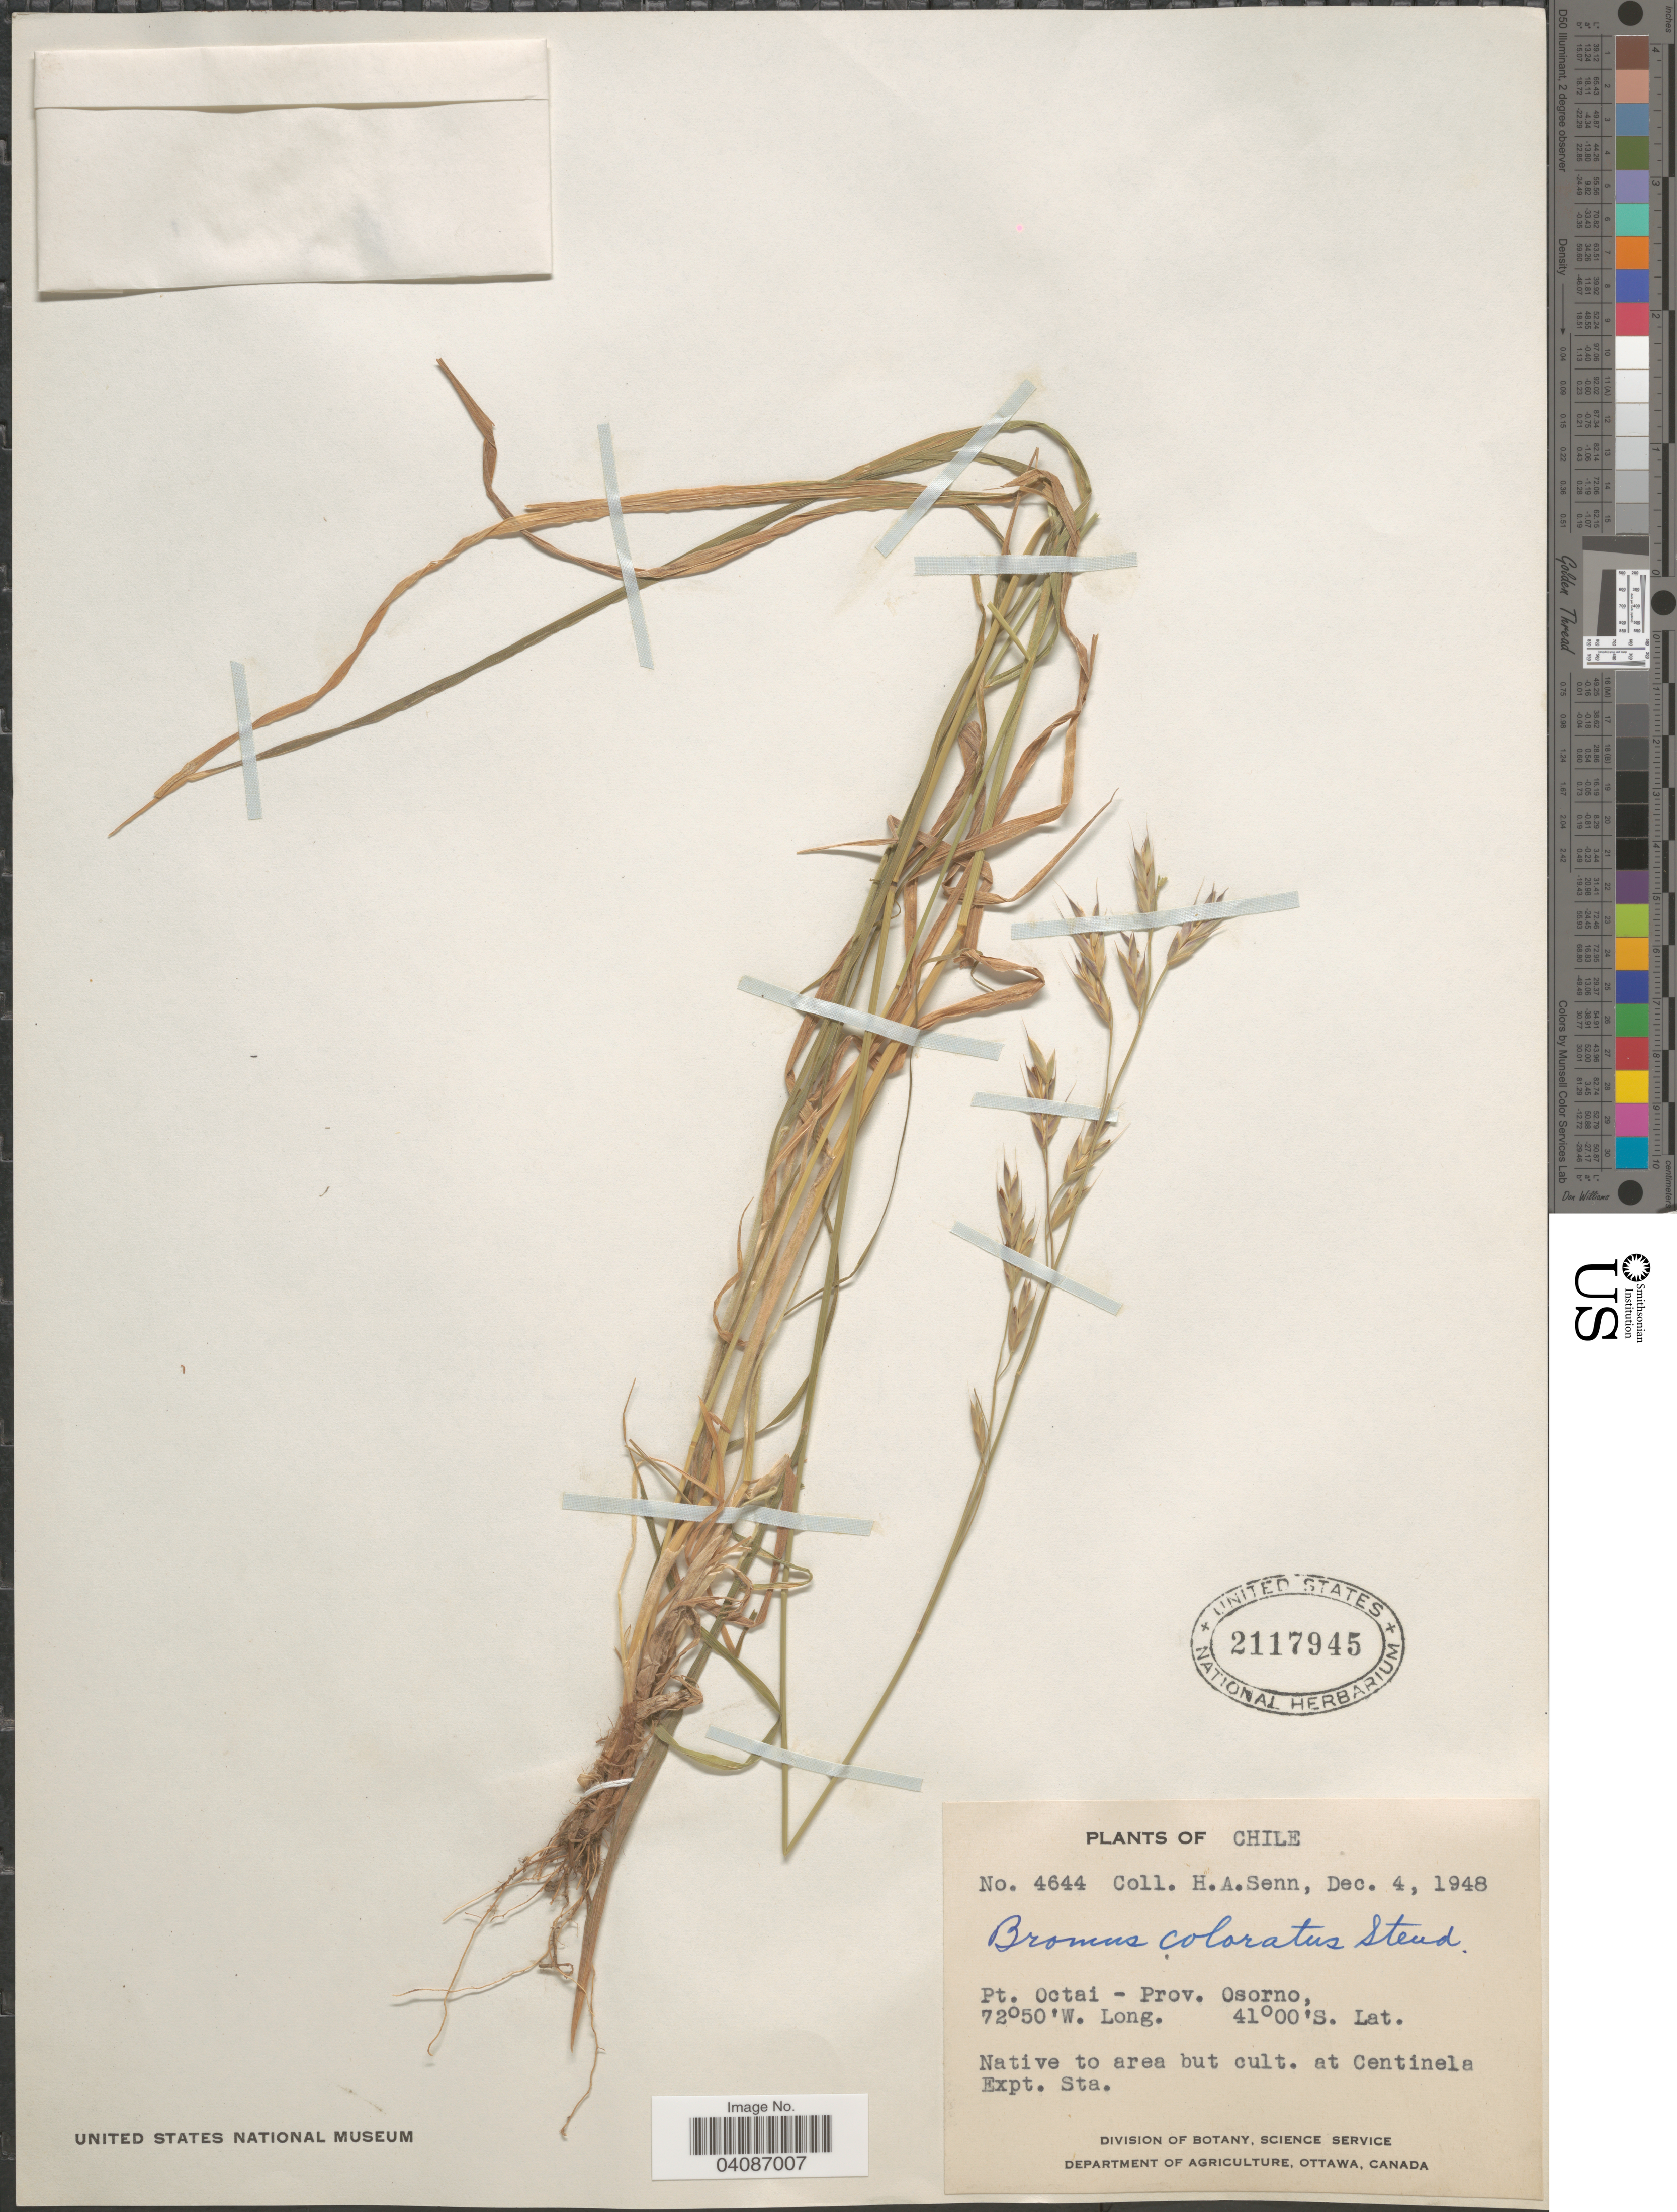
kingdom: Plantae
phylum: Tracheophyta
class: Liliopsida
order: Poales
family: Poaceae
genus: Bromus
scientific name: Bromus coloratus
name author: Steud.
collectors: H. Senn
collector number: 4644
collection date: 1948-12-04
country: Chile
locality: Pt. Octai - Prov. Osorno. Native to area but cult. at Centinele Expt. Sta.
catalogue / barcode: US 2117945